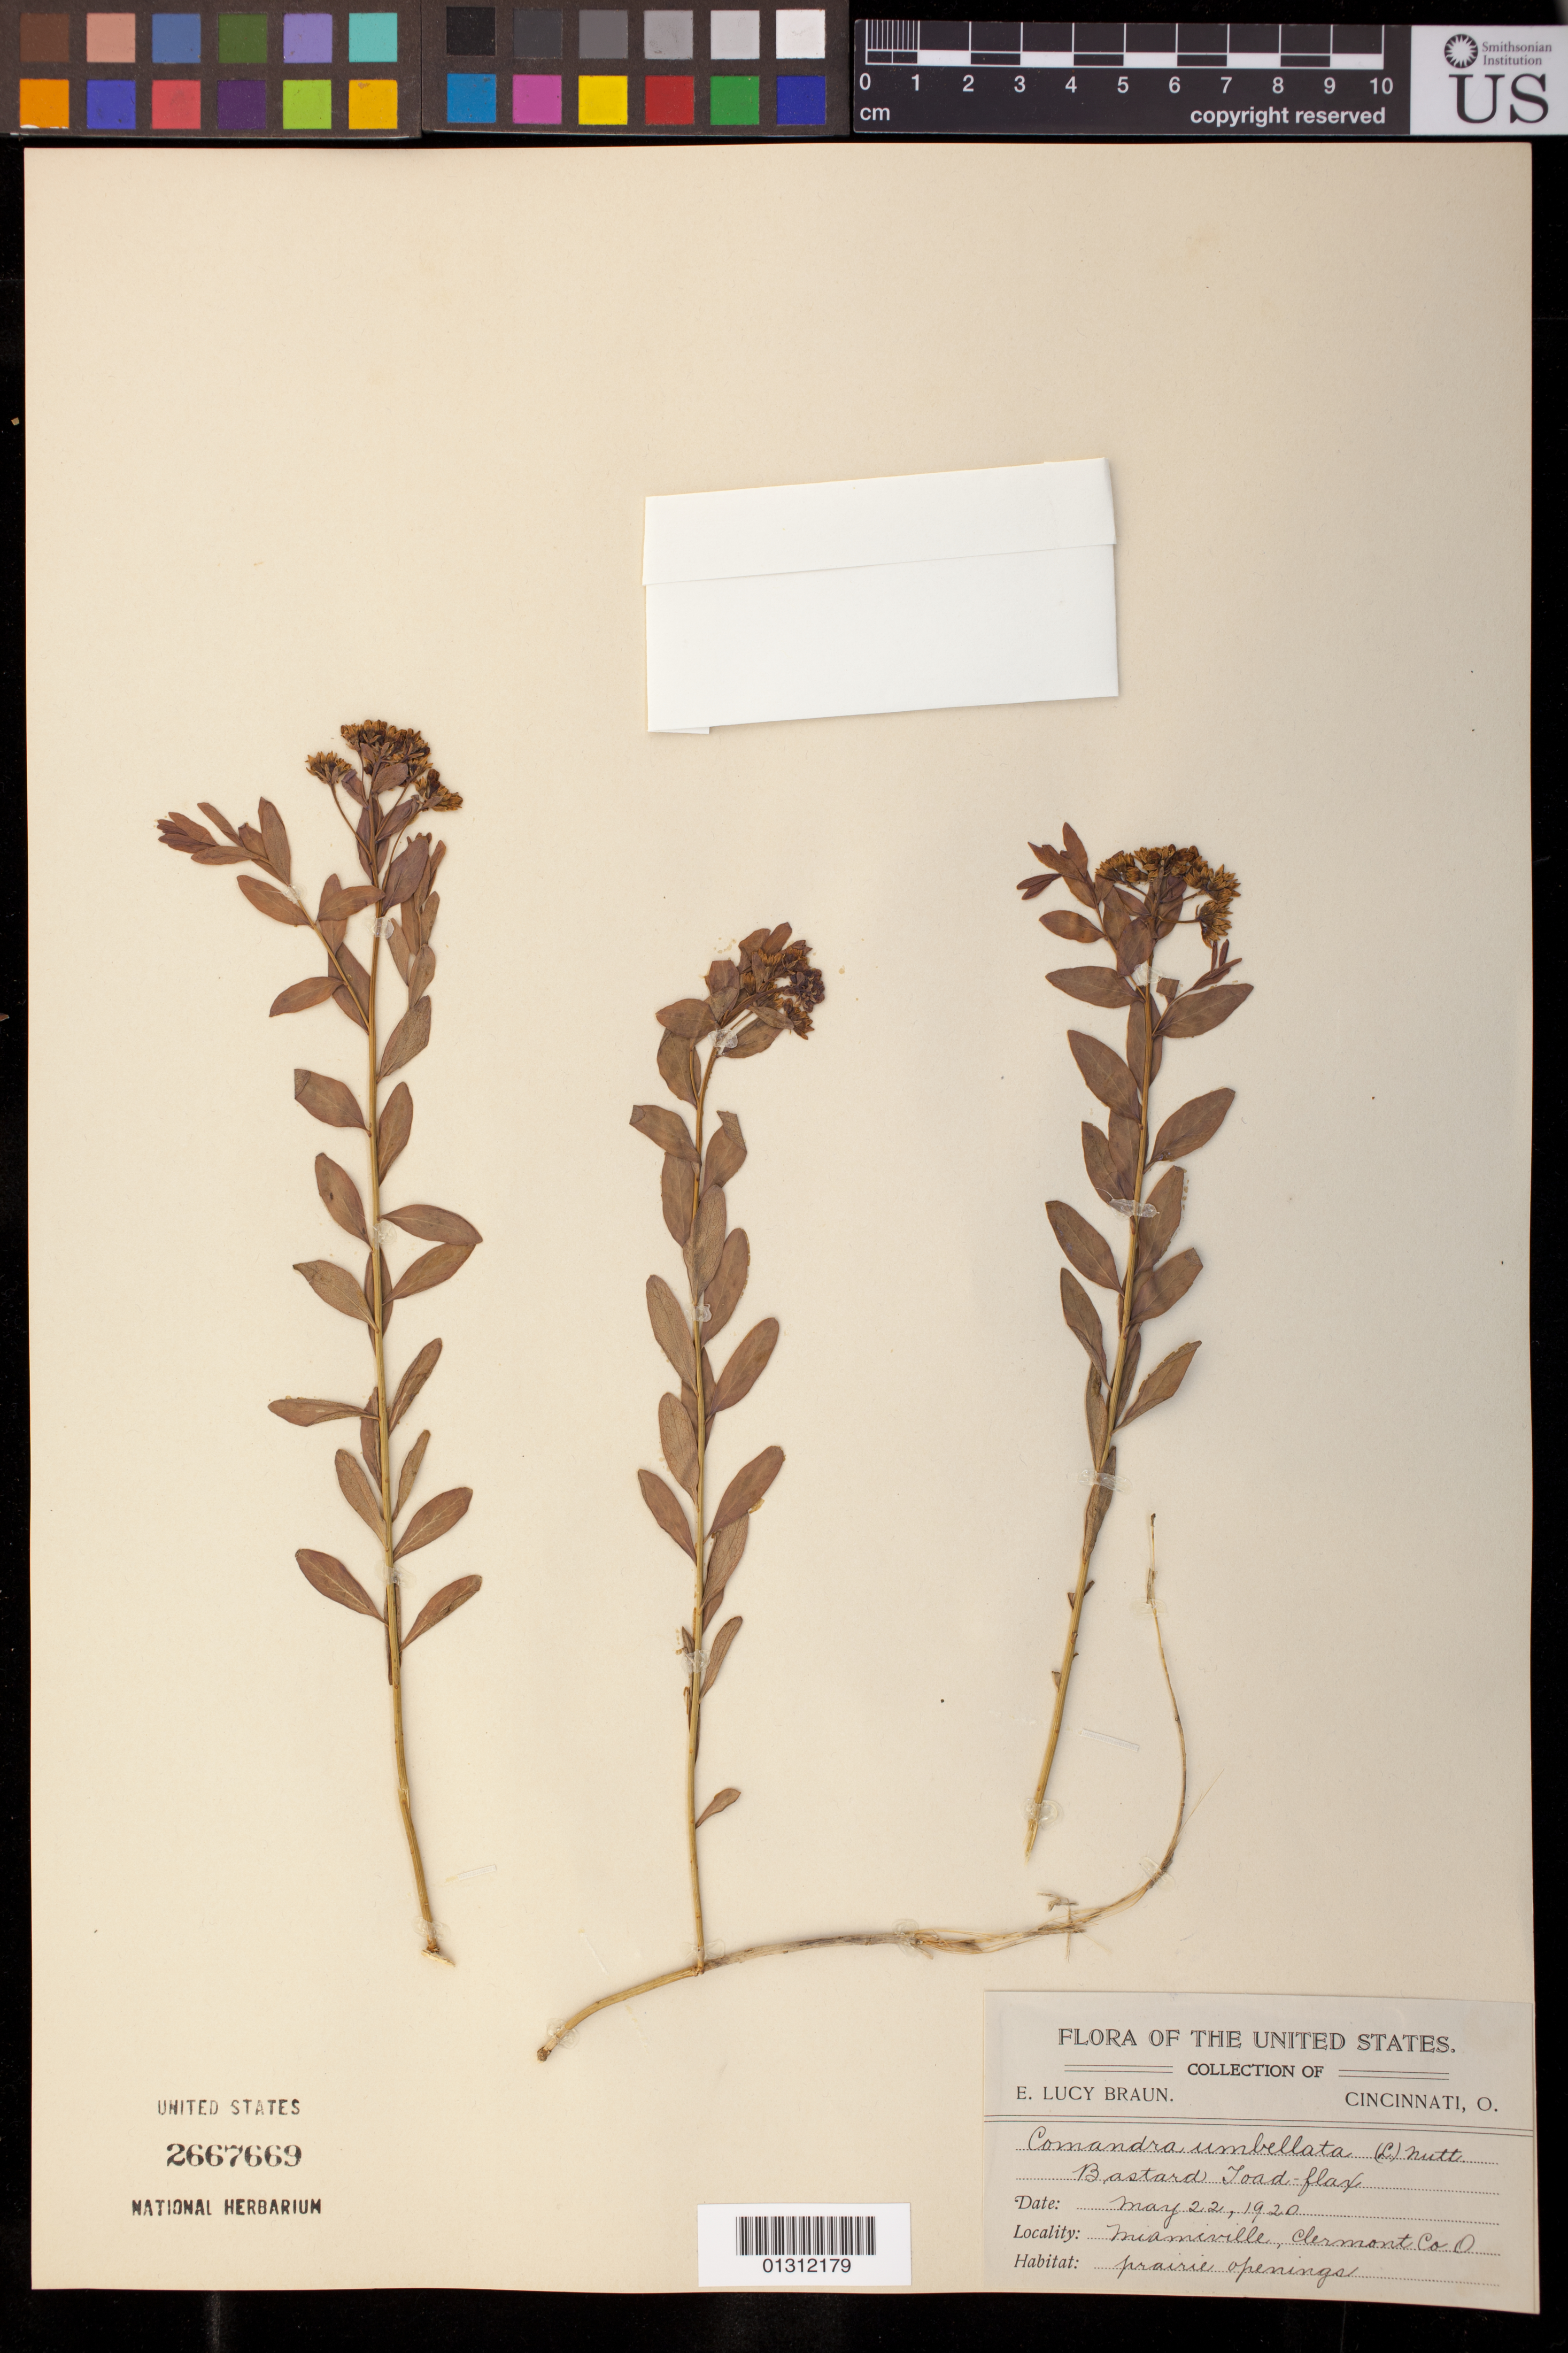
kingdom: Plantae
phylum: Tracheophyta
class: Magnoliopsida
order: Santalales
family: Comandraceae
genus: Comandra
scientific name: Comandra umbellata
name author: (L.) Nutt.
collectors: E. L. Braun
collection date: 1920-05-22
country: United States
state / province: Ohio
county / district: Clermont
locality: Miamiville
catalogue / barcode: US 2667669